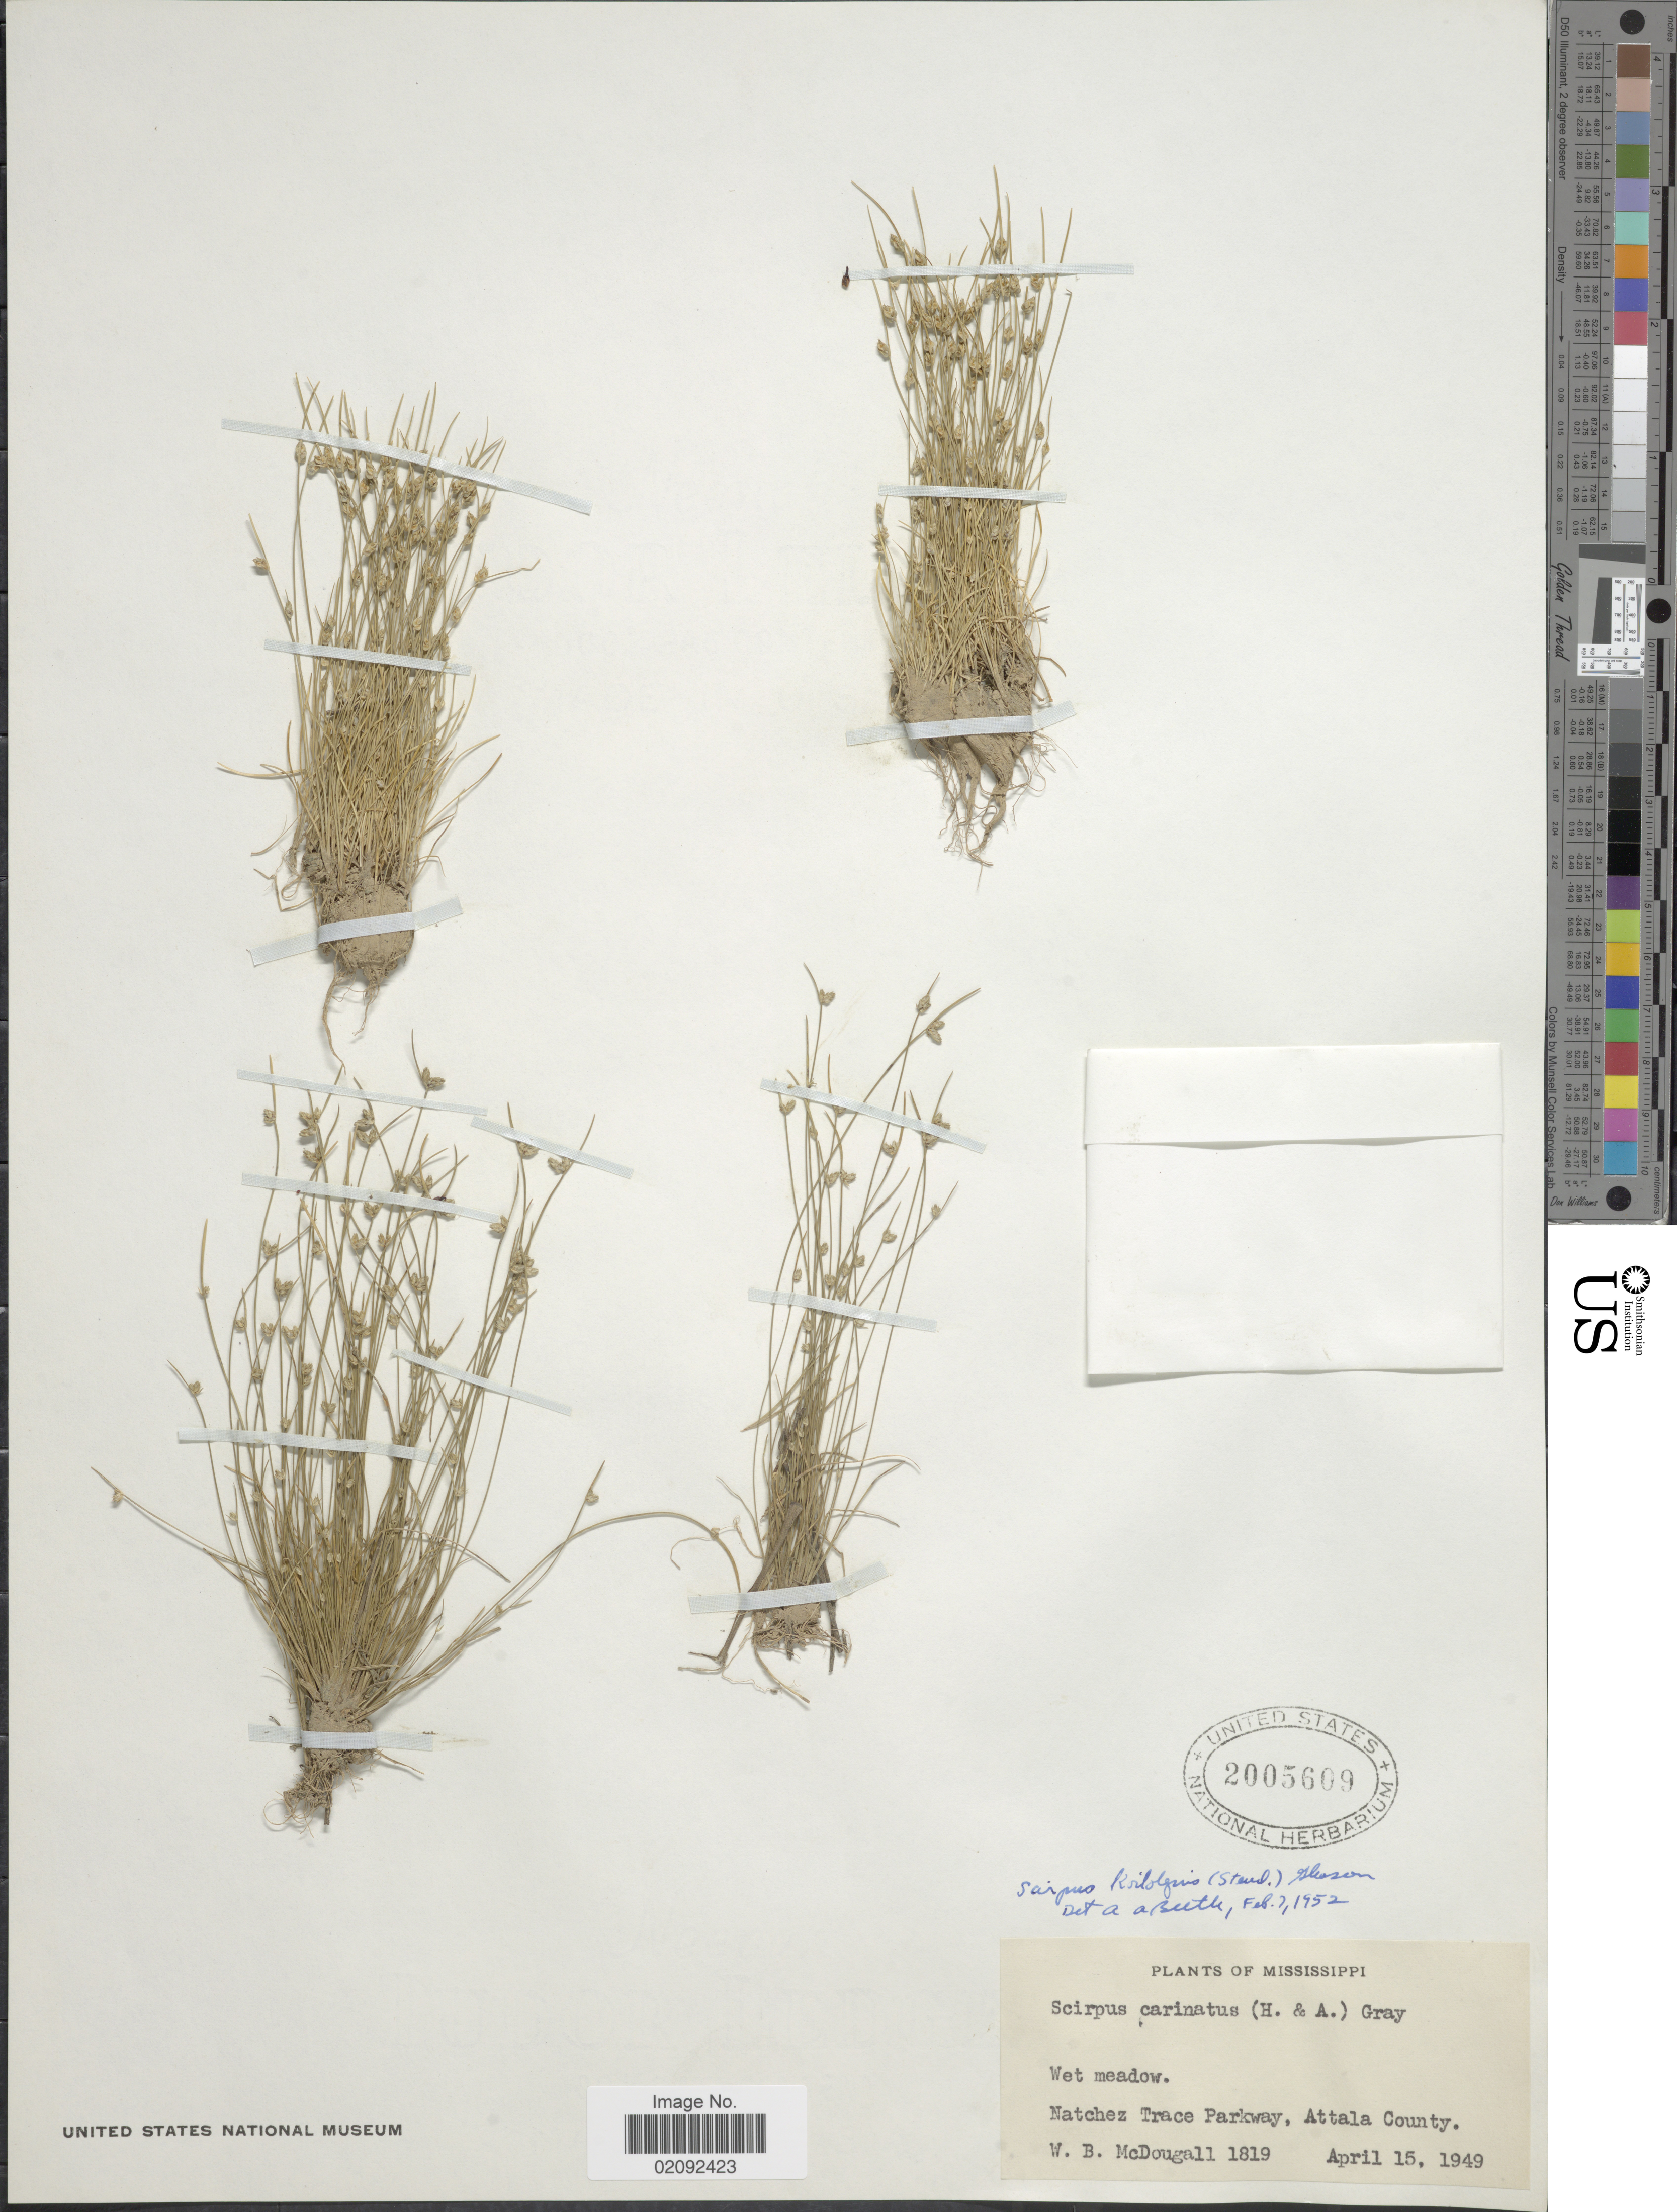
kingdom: Plantae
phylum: Tracheophyta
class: Liliopsida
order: Poales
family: Cyperaceae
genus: Isolepis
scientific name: Isolepis carinata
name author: Hook. & Arn. ex Torr.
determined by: Strong, M. T., (US), Smithsonian Institution - National Museum of Natural History (UNITED STATES)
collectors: W. B. McDougall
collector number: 1819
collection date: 1949-04-15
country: United States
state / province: Mississippi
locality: Wet meadow, Natchez Trace Parkway, Attala County.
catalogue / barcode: US 2005609